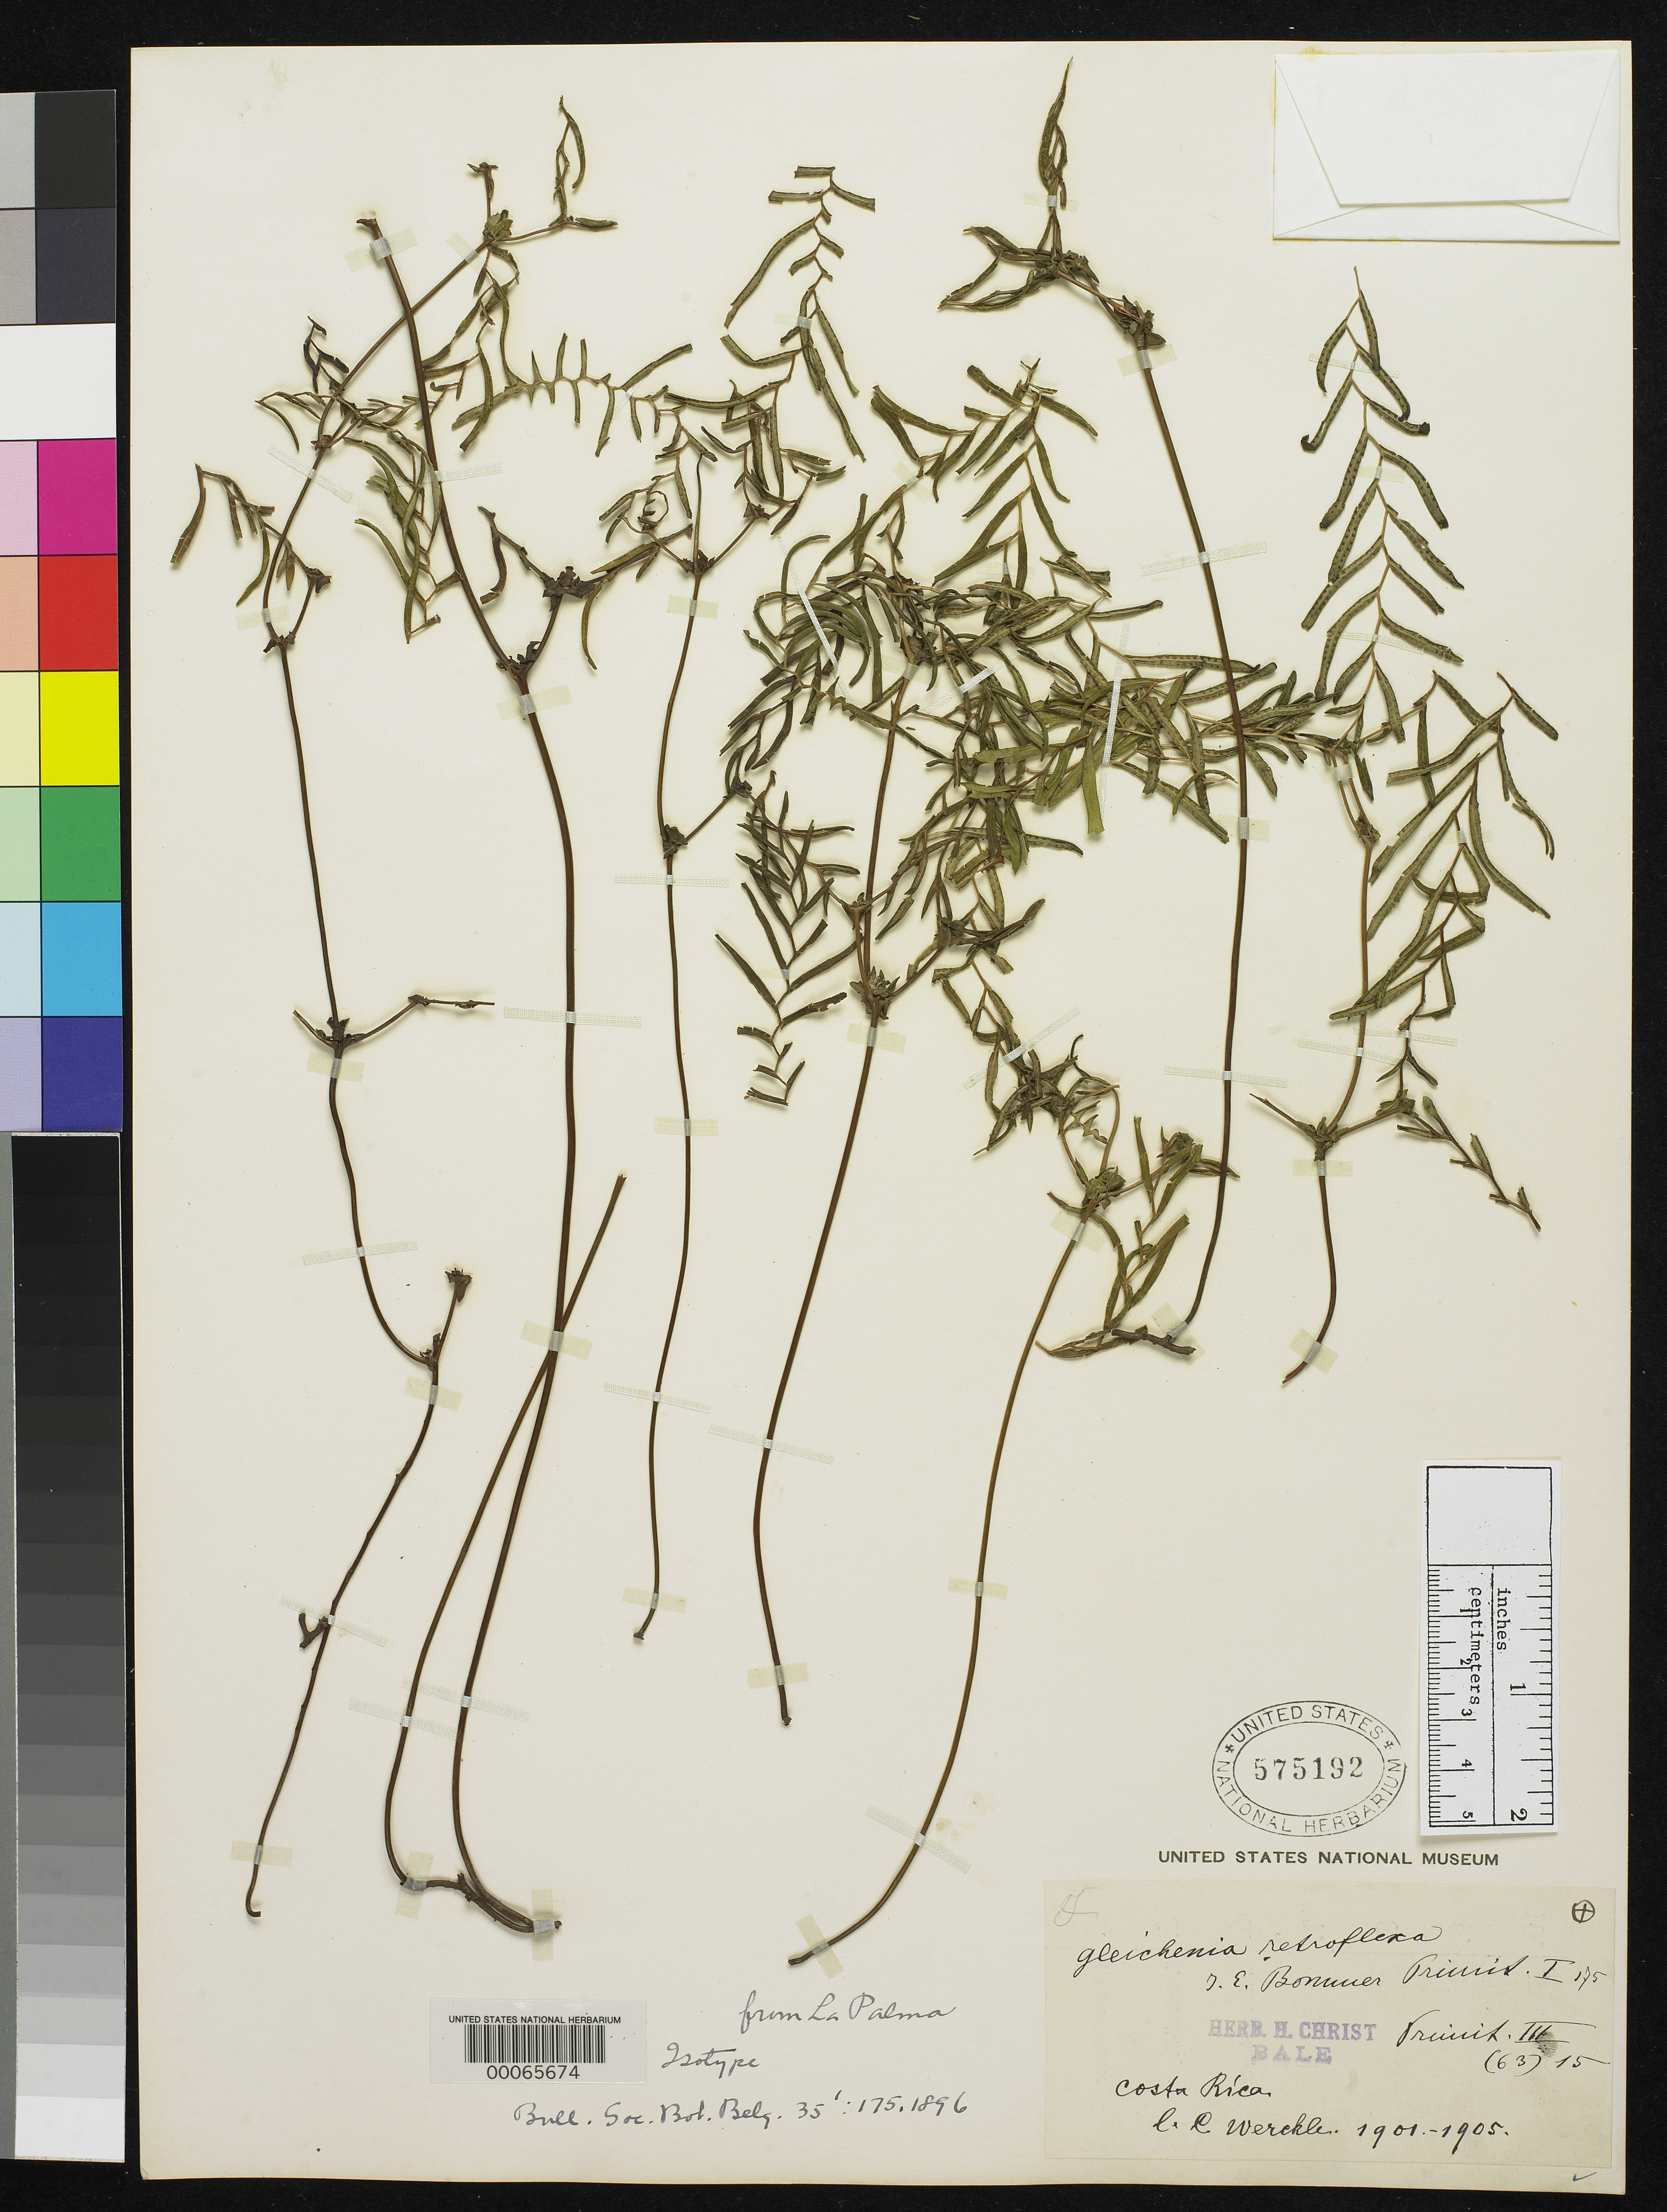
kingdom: Plantae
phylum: Tracheophyta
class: Polypodiopsida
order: Gleicheniales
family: Gleicheniaceae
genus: Gleichenia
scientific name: Gleichenia retroflexa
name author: J. Bommer & Christ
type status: Type Collection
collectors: C. C Wercklé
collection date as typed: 1901 to -- --- 1905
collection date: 1901/1905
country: Costa Rica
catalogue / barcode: US 575192